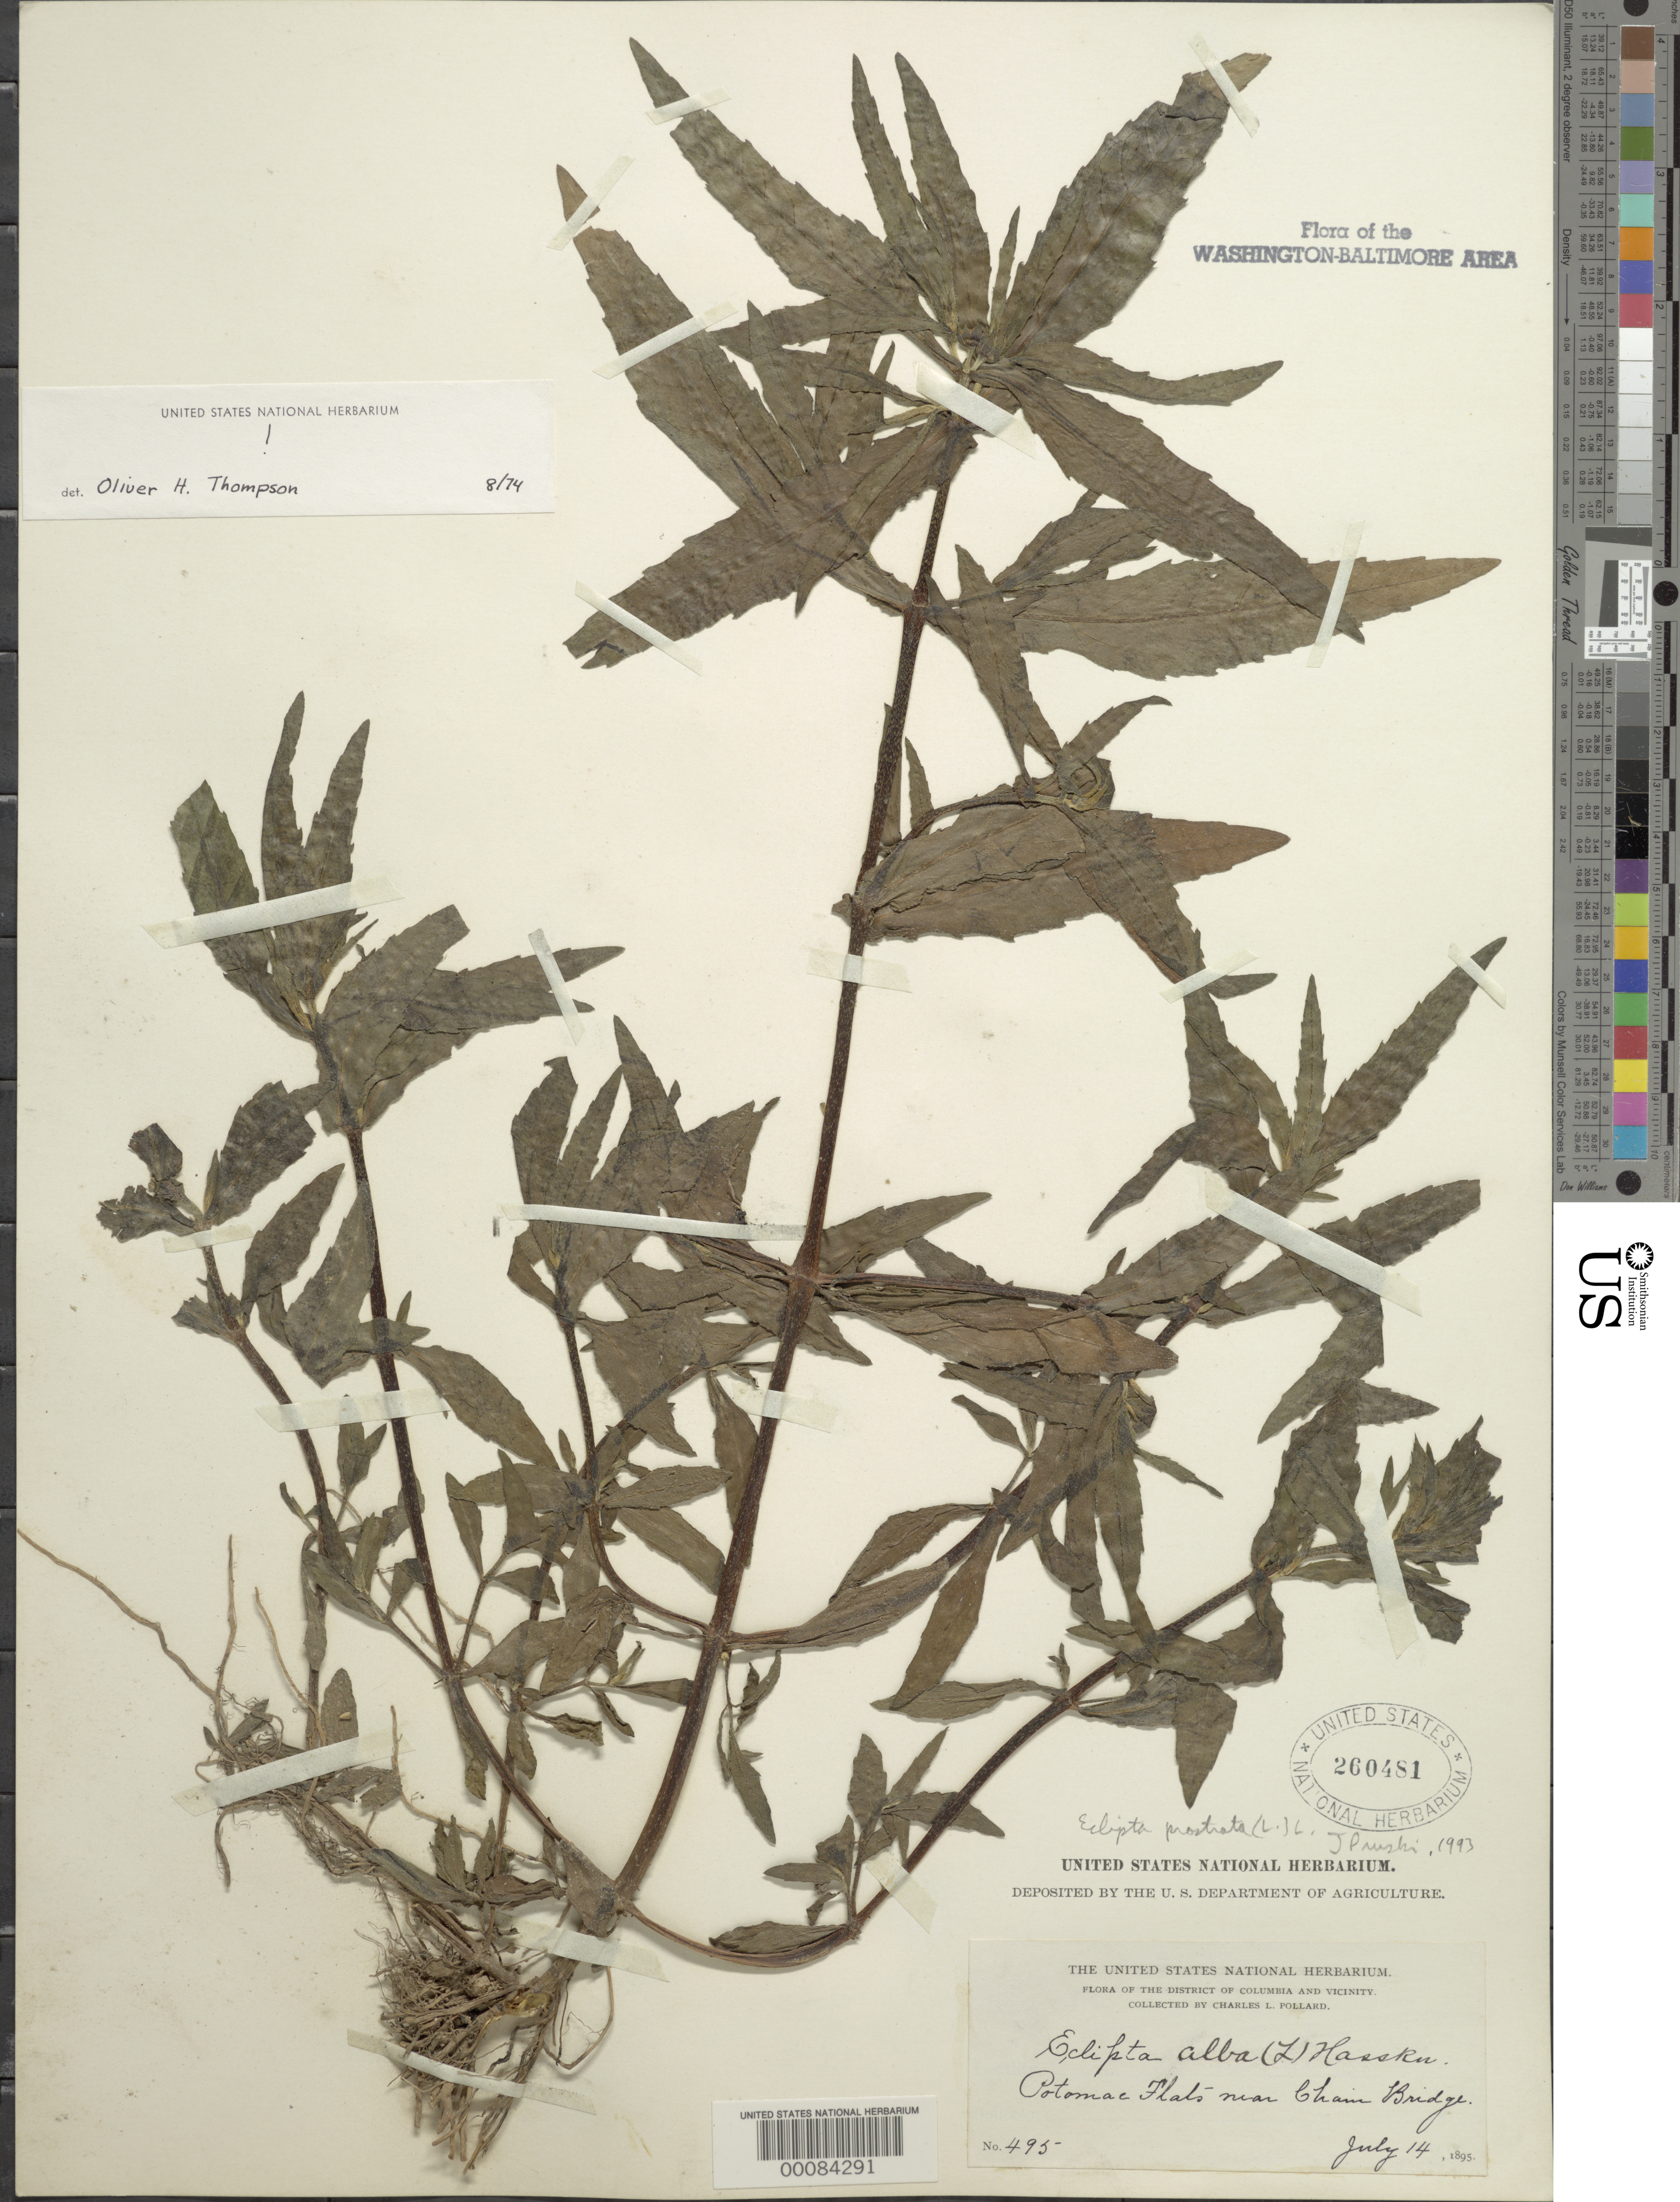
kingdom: Plantae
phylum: Tracheophyta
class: Magnoliopsida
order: Asterales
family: Asteraceae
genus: Eclipta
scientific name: Eclipta prostrata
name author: (L.) L.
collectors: C. L. Pollard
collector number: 495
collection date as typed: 14 Jul 1895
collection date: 1895-07-14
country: United States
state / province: District of Columbia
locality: Potomac flats near Chain Bridge C. & O. Canal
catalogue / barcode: US 260481